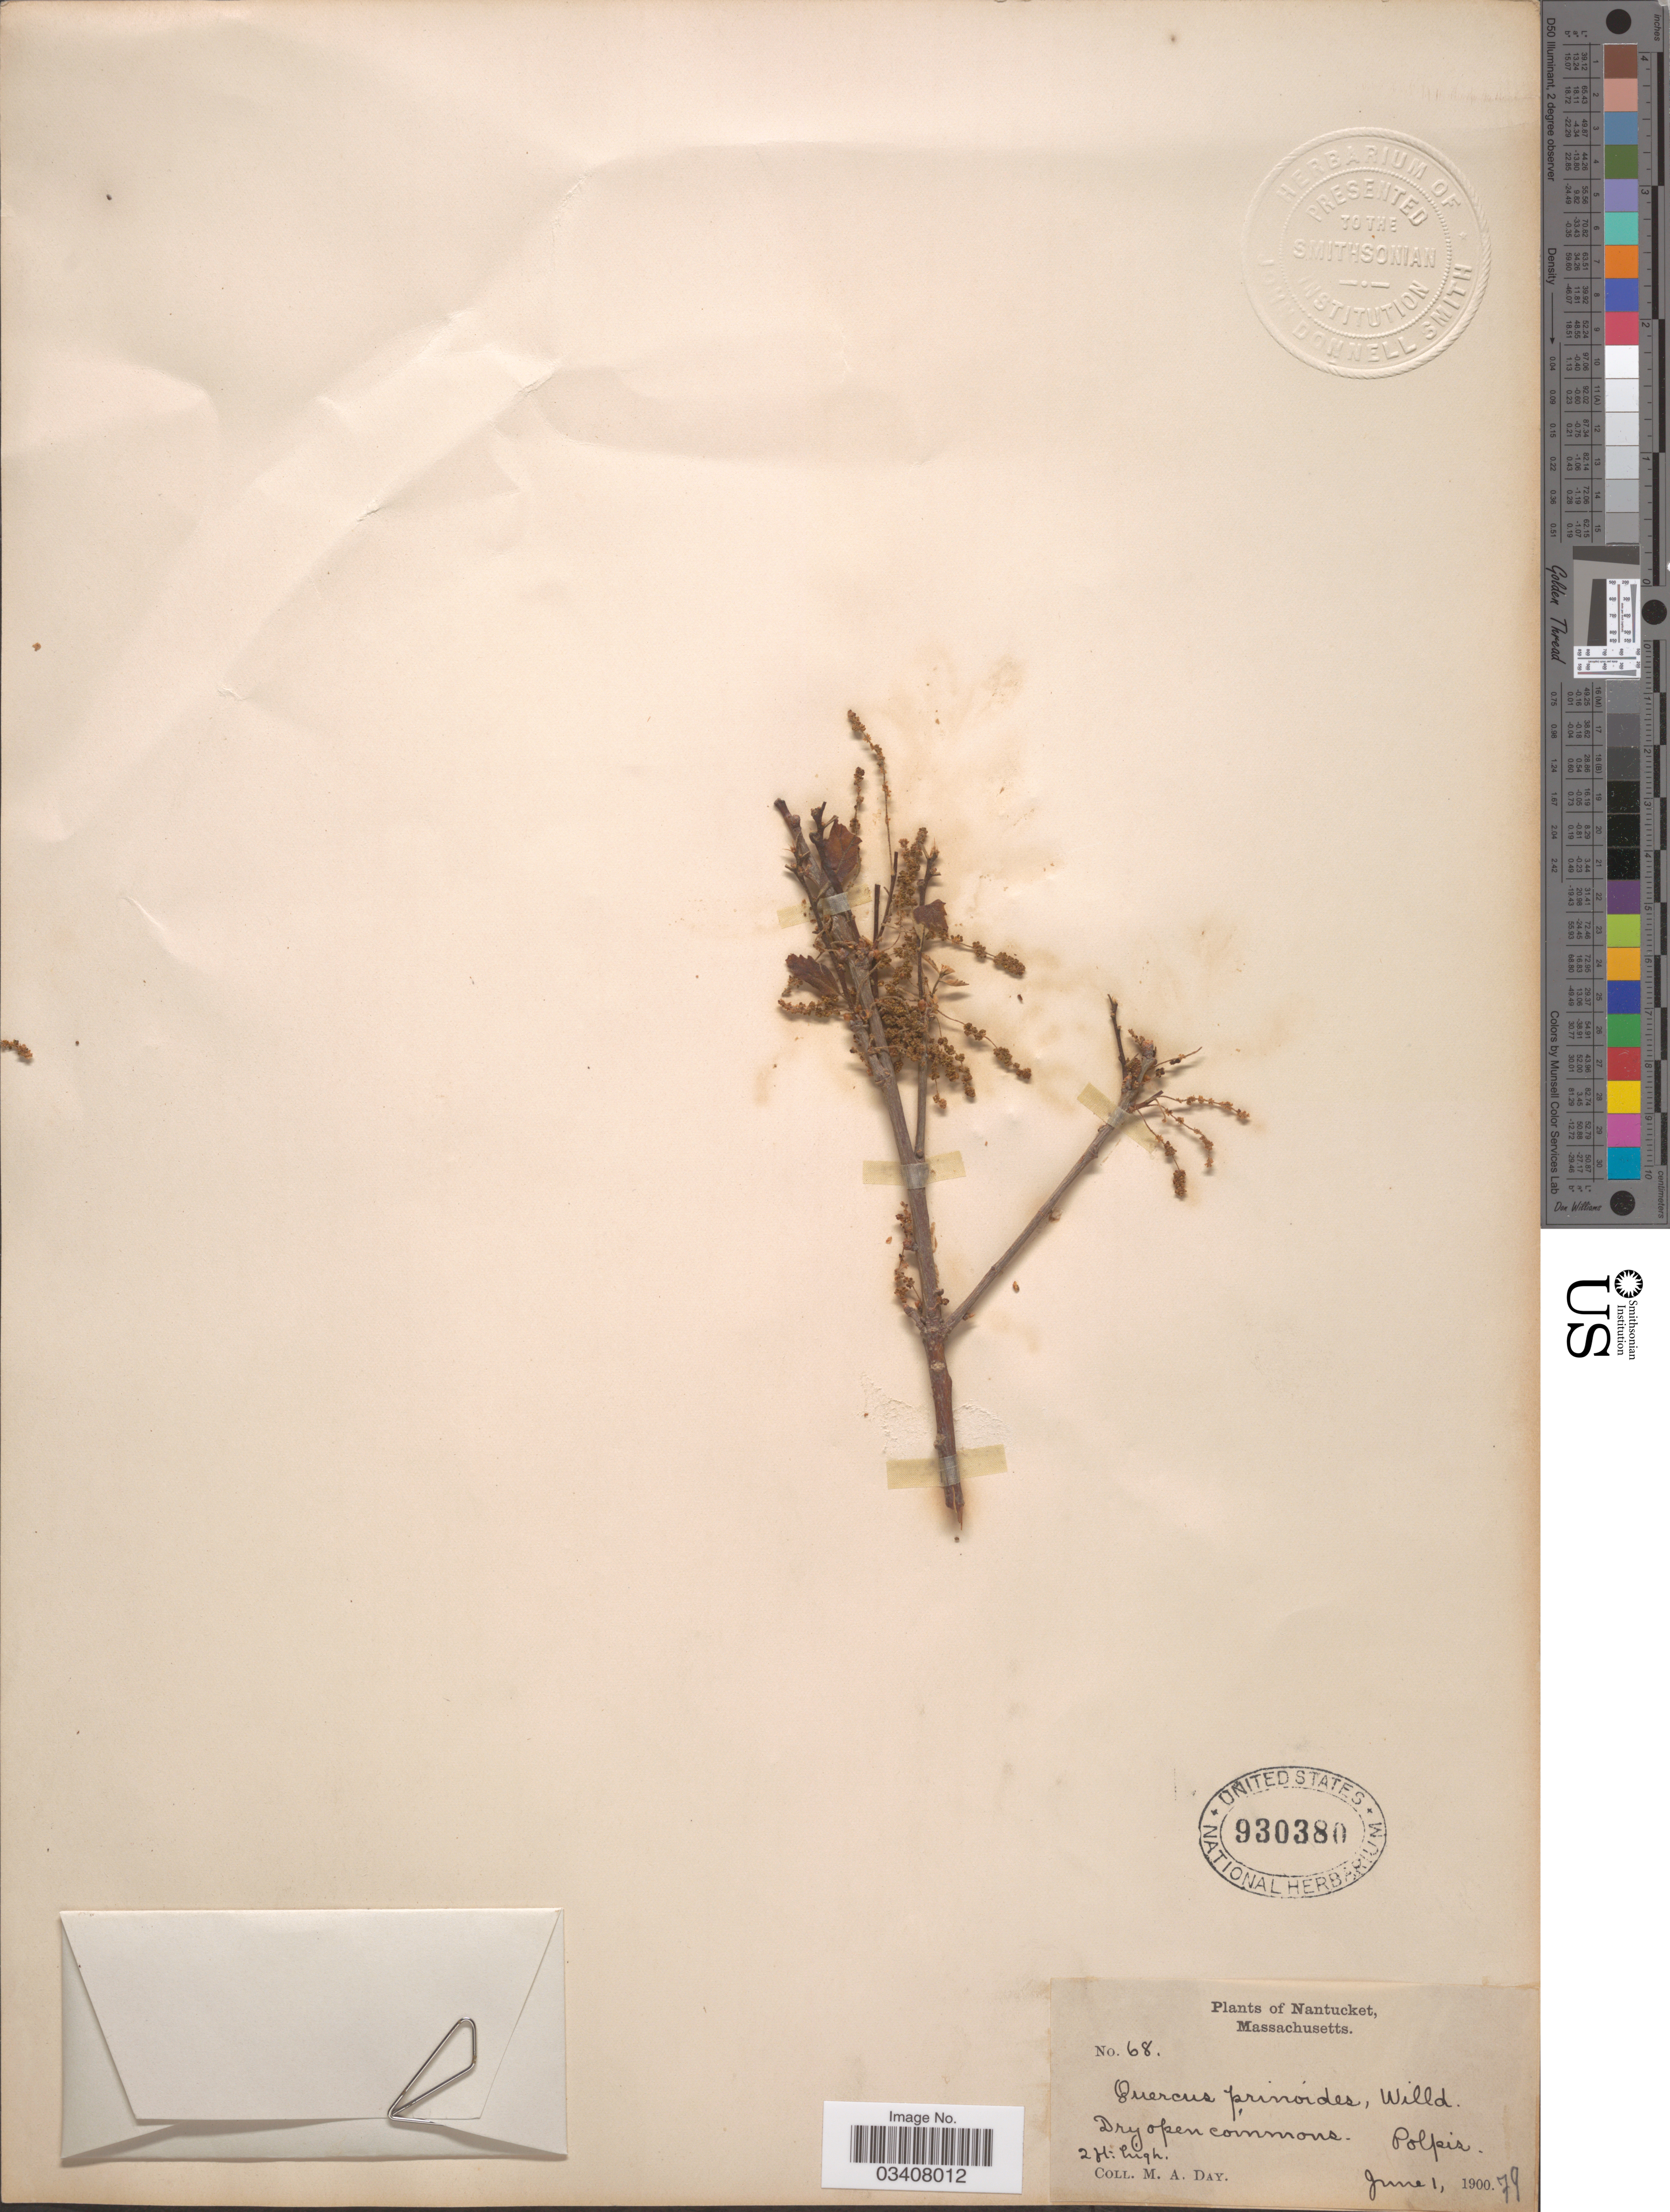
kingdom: Plantae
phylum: Tracheophyta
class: Magnoliopsida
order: Fagales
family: Fagaceae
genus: Quercus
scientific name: Quercus prinoides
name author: Willd.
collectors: M. Day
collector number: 68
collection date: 1900-06-01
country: United States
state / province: Massachusetts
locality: Nantucket. Polpis.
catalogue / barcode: US 930380